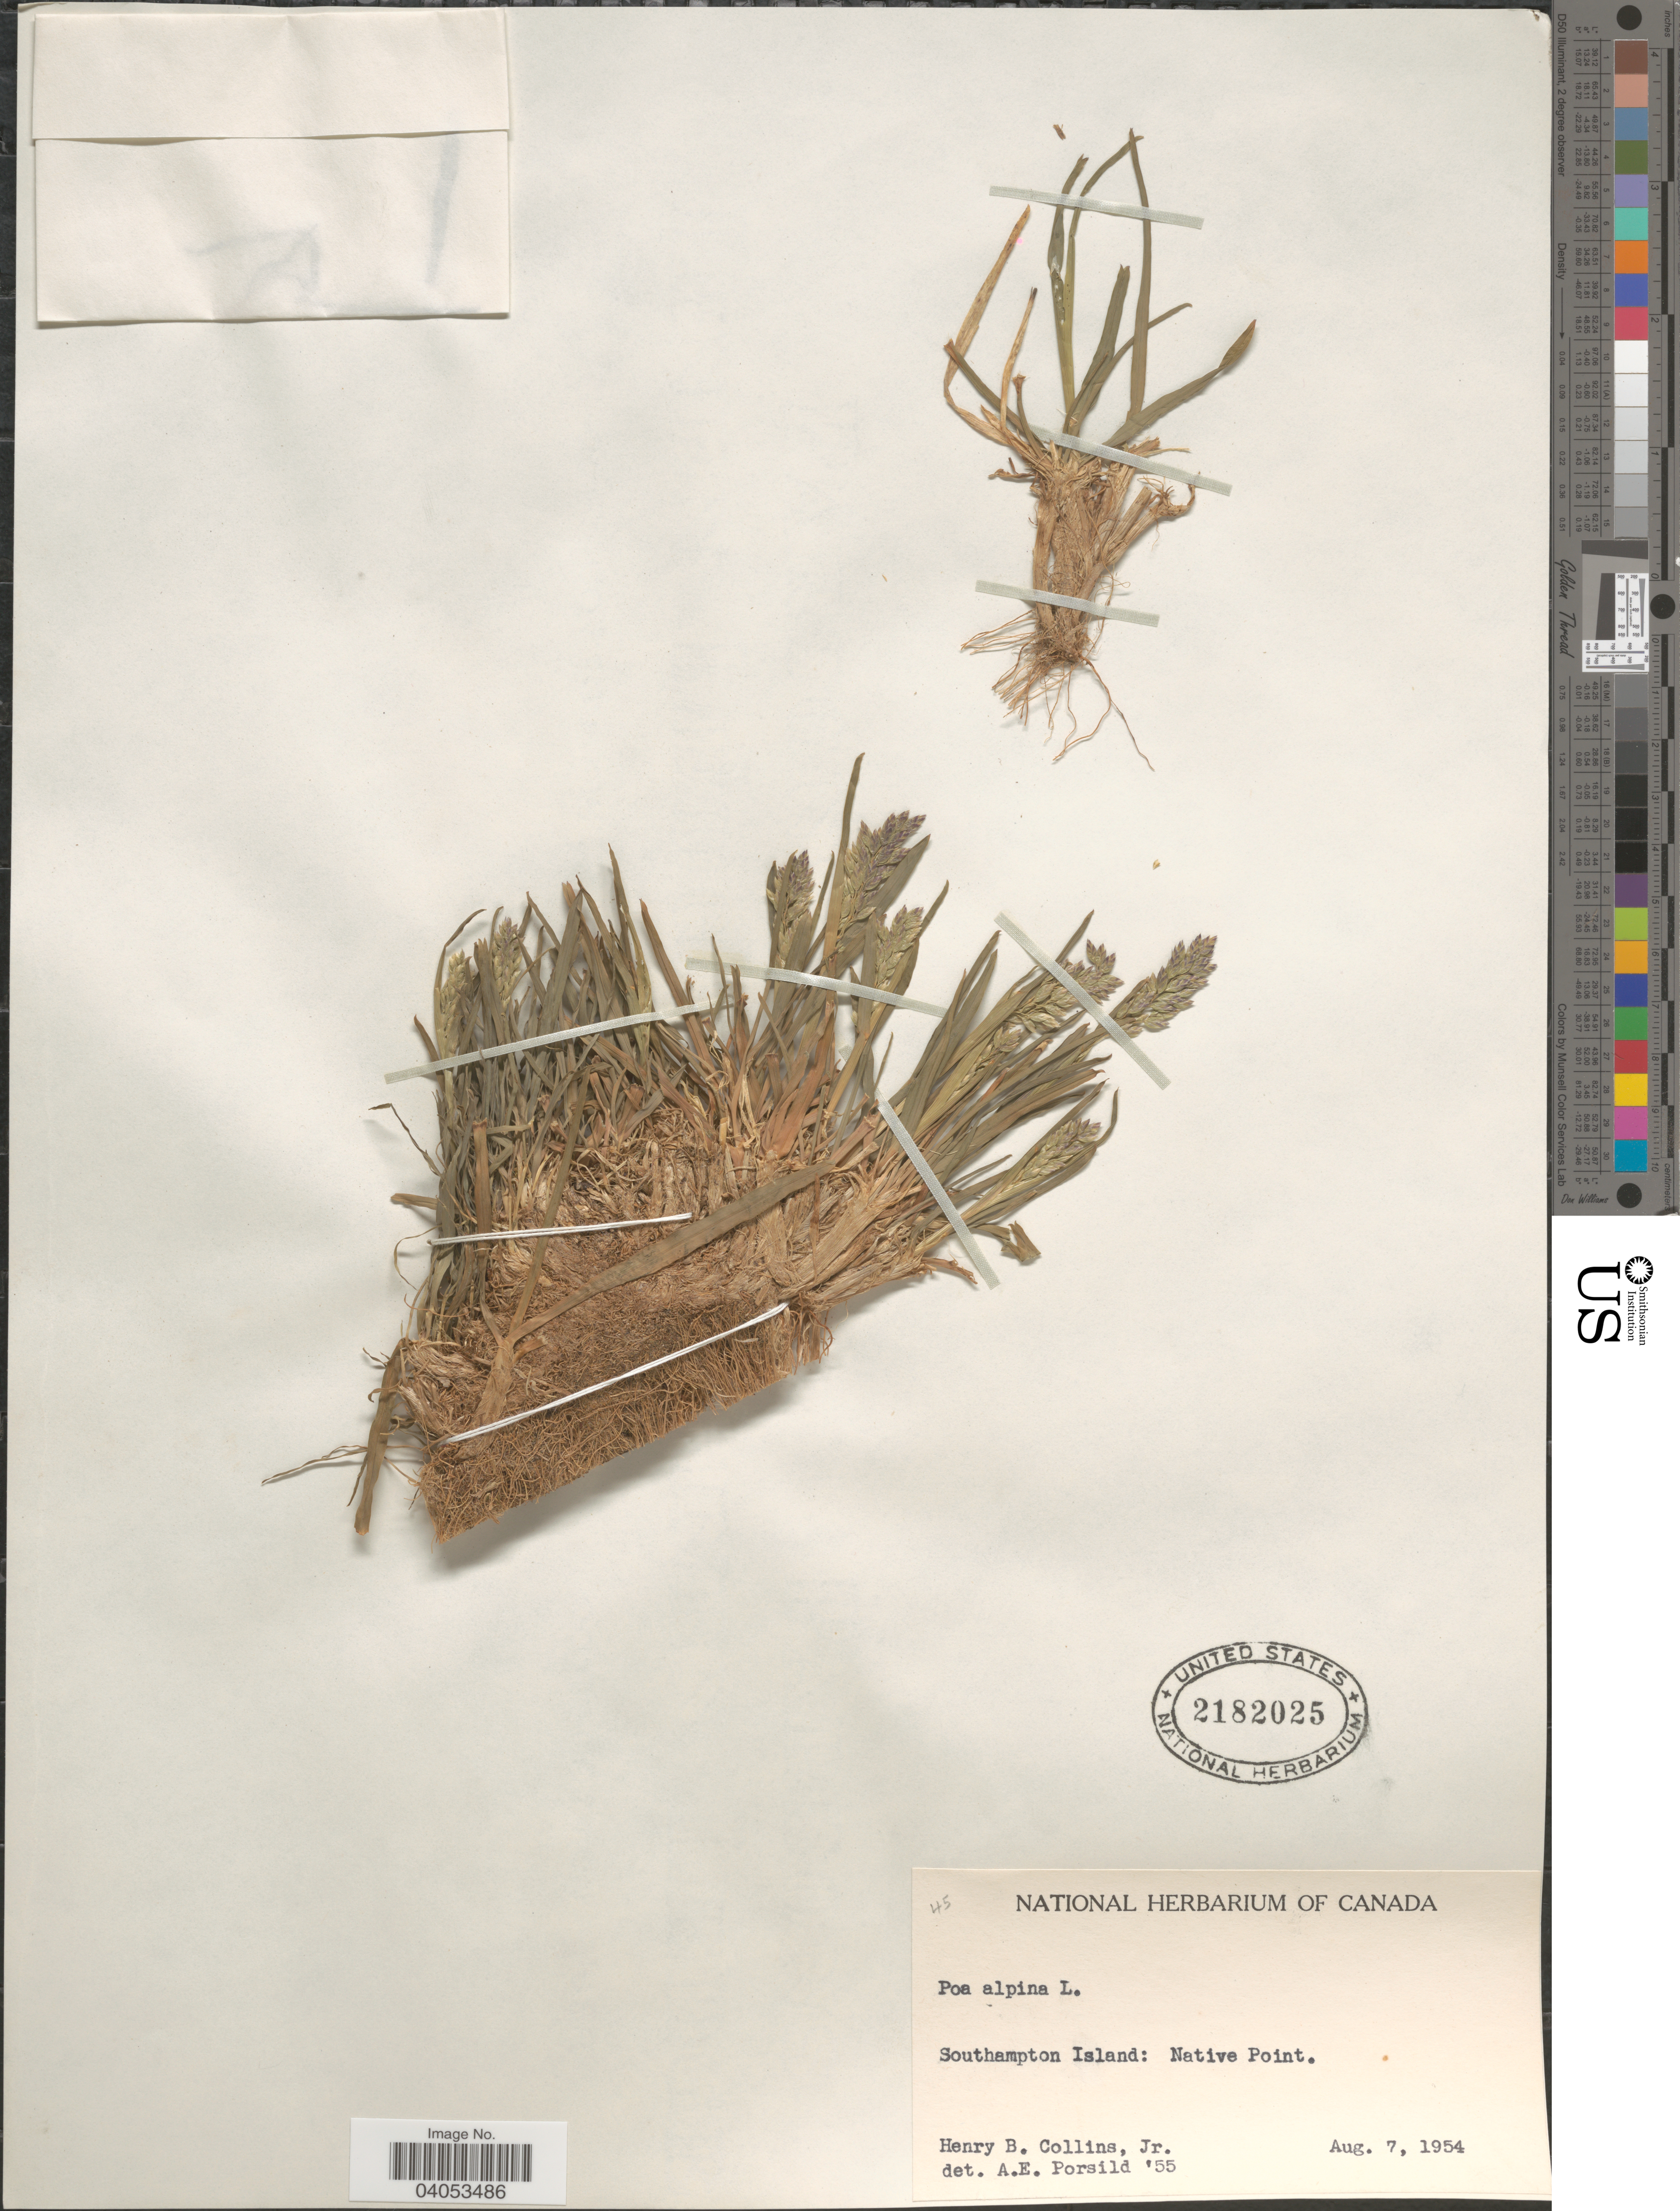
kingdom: Plantae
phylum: Tracheophyta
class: Liliopsida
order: Poales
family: Poaceae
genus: Poa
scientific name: Poa alpina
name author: L.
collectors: H. Collins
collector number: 45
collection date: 1954-08-07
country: Canada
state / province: Nunavut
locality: Southampton Island: Native Point.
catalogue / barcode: US 2182025